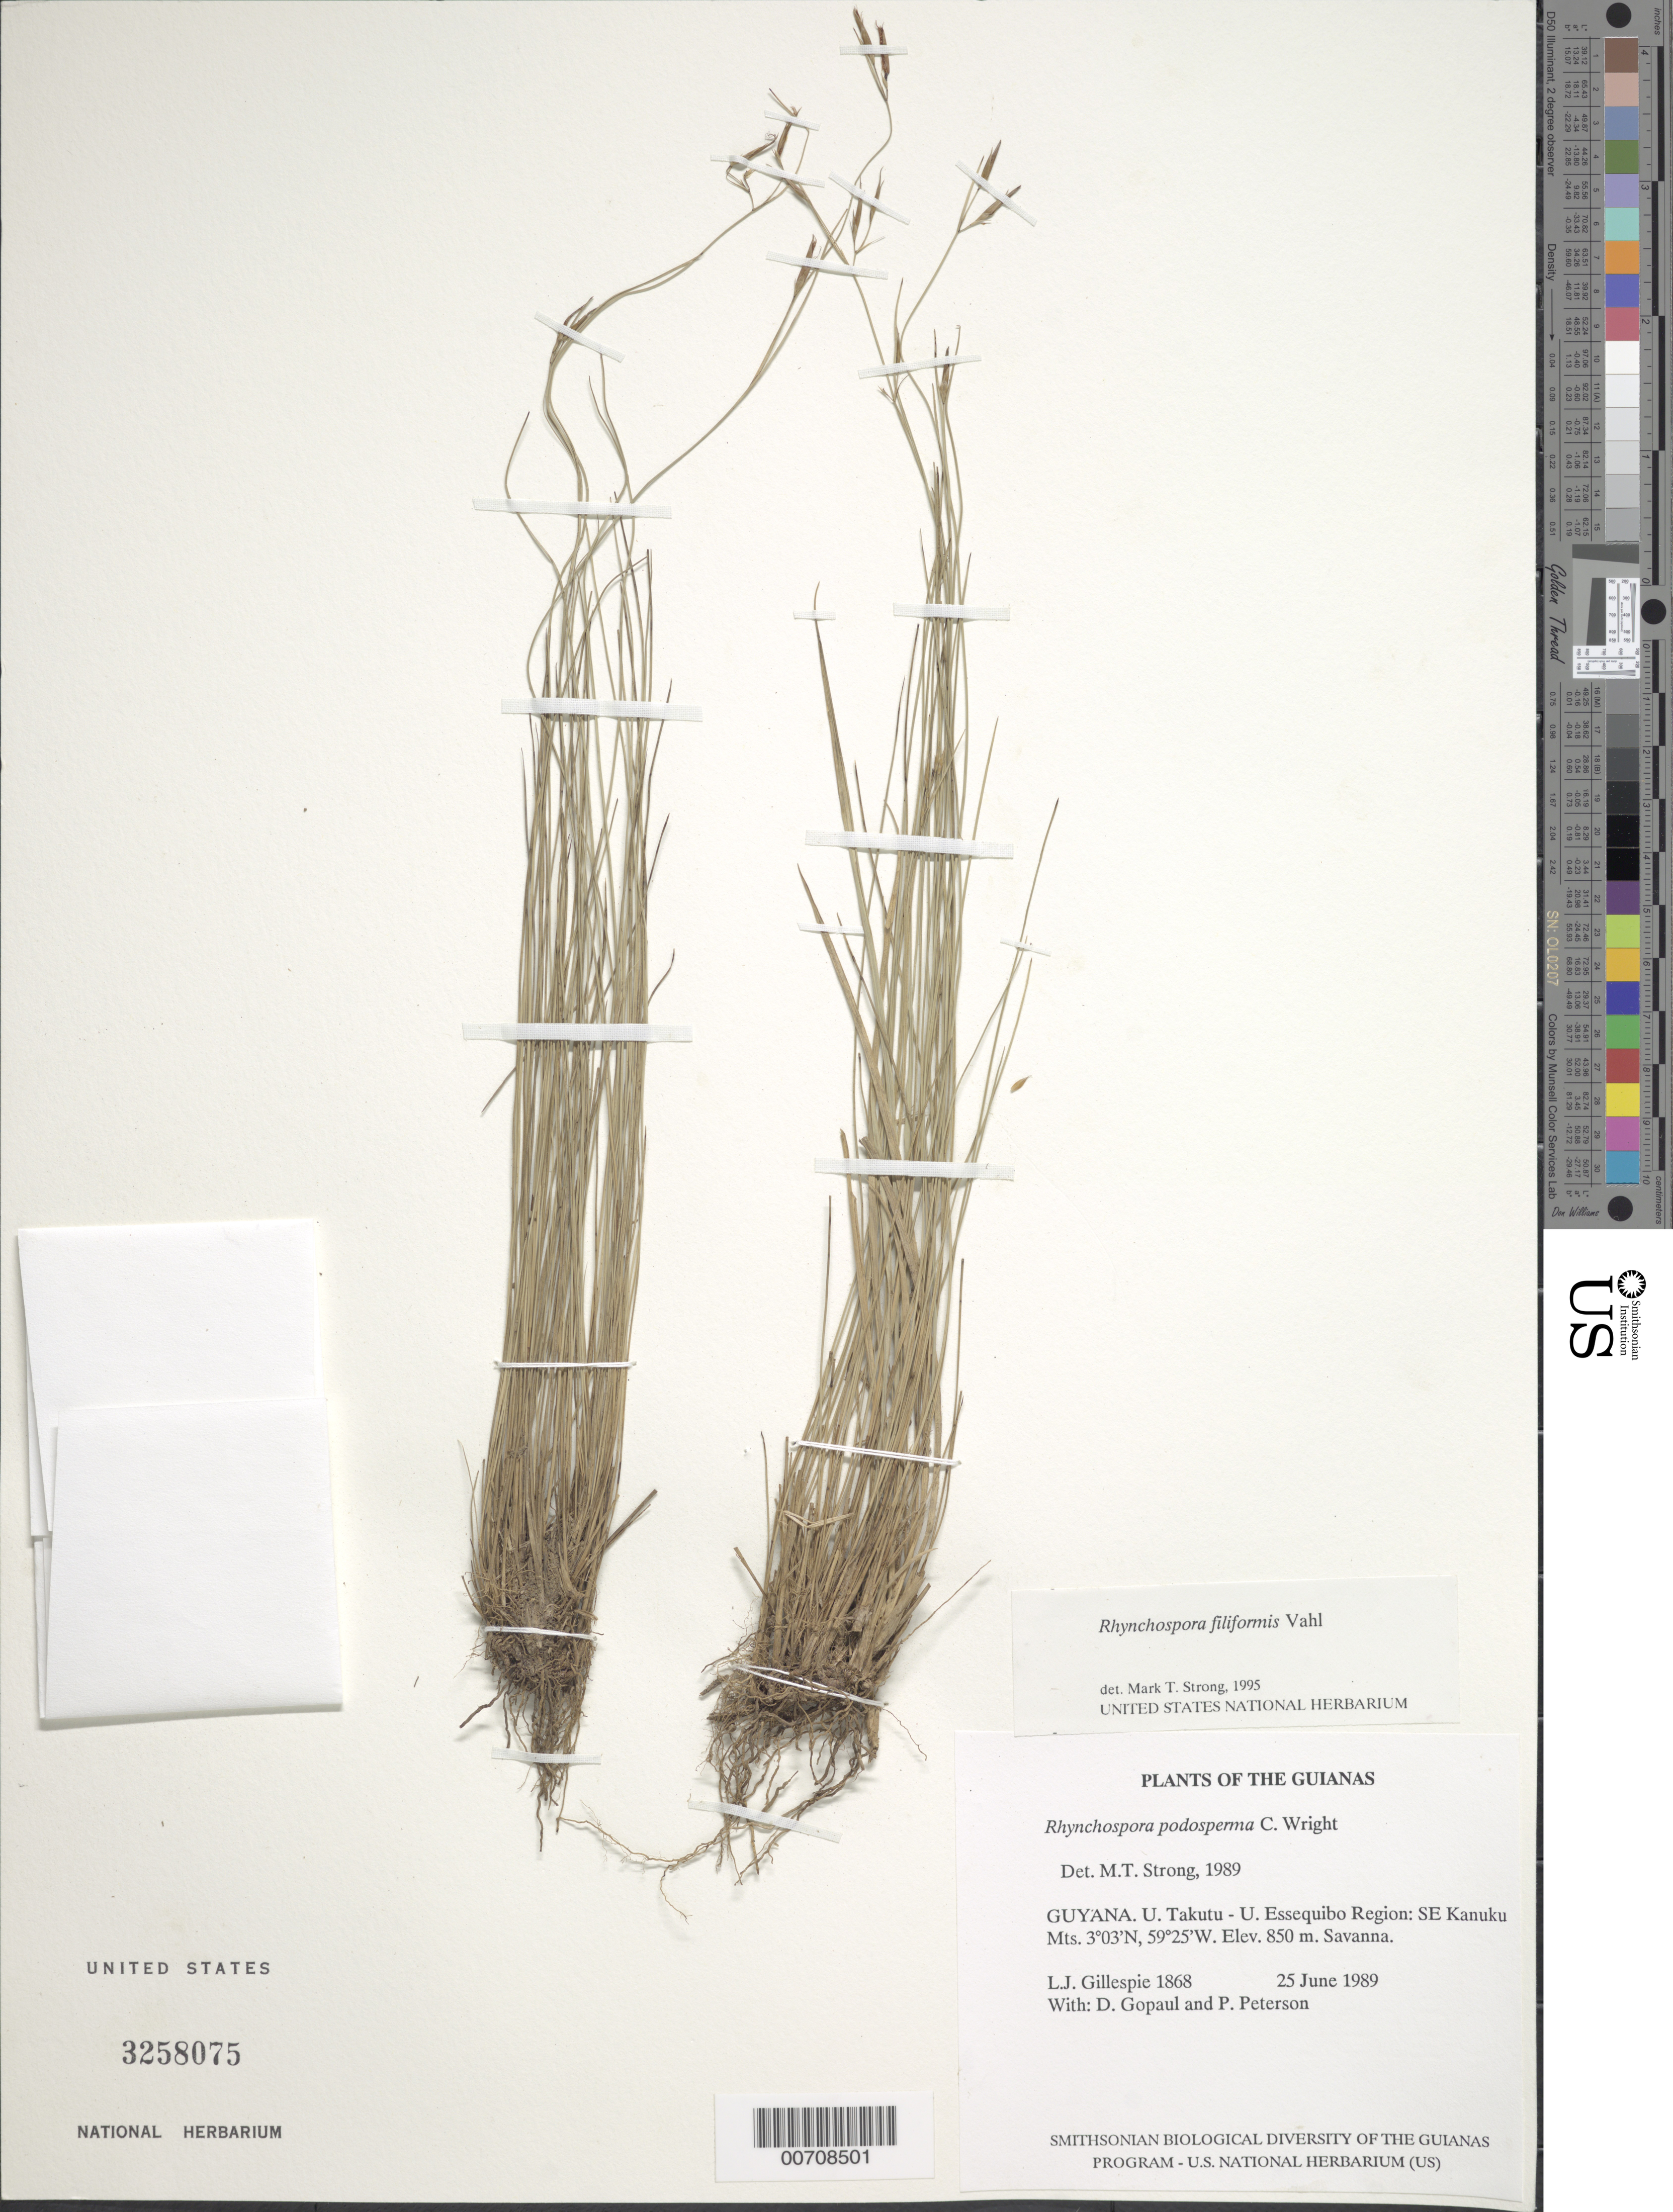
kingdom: Plantae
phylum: Tracheophyta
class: Liliopsida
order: Poales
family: Cyperaceae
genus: Rhynchospora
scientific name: Rhynchospora filiformis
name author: Vahl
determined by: Strong, M. T., (US), Smithsonian Institution - National Museum of Natural History (UNITED STATES)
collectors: L. J. Gillespie, D. Gopaul & P. M. Peterson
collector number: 1868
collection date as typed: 25 June 1989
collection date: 1989-06-25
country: Guyana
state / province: U. Takutu-U. Essequibo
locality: SE Kanuku Mts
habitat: Savanna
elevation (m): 250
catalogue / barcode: US 3258075